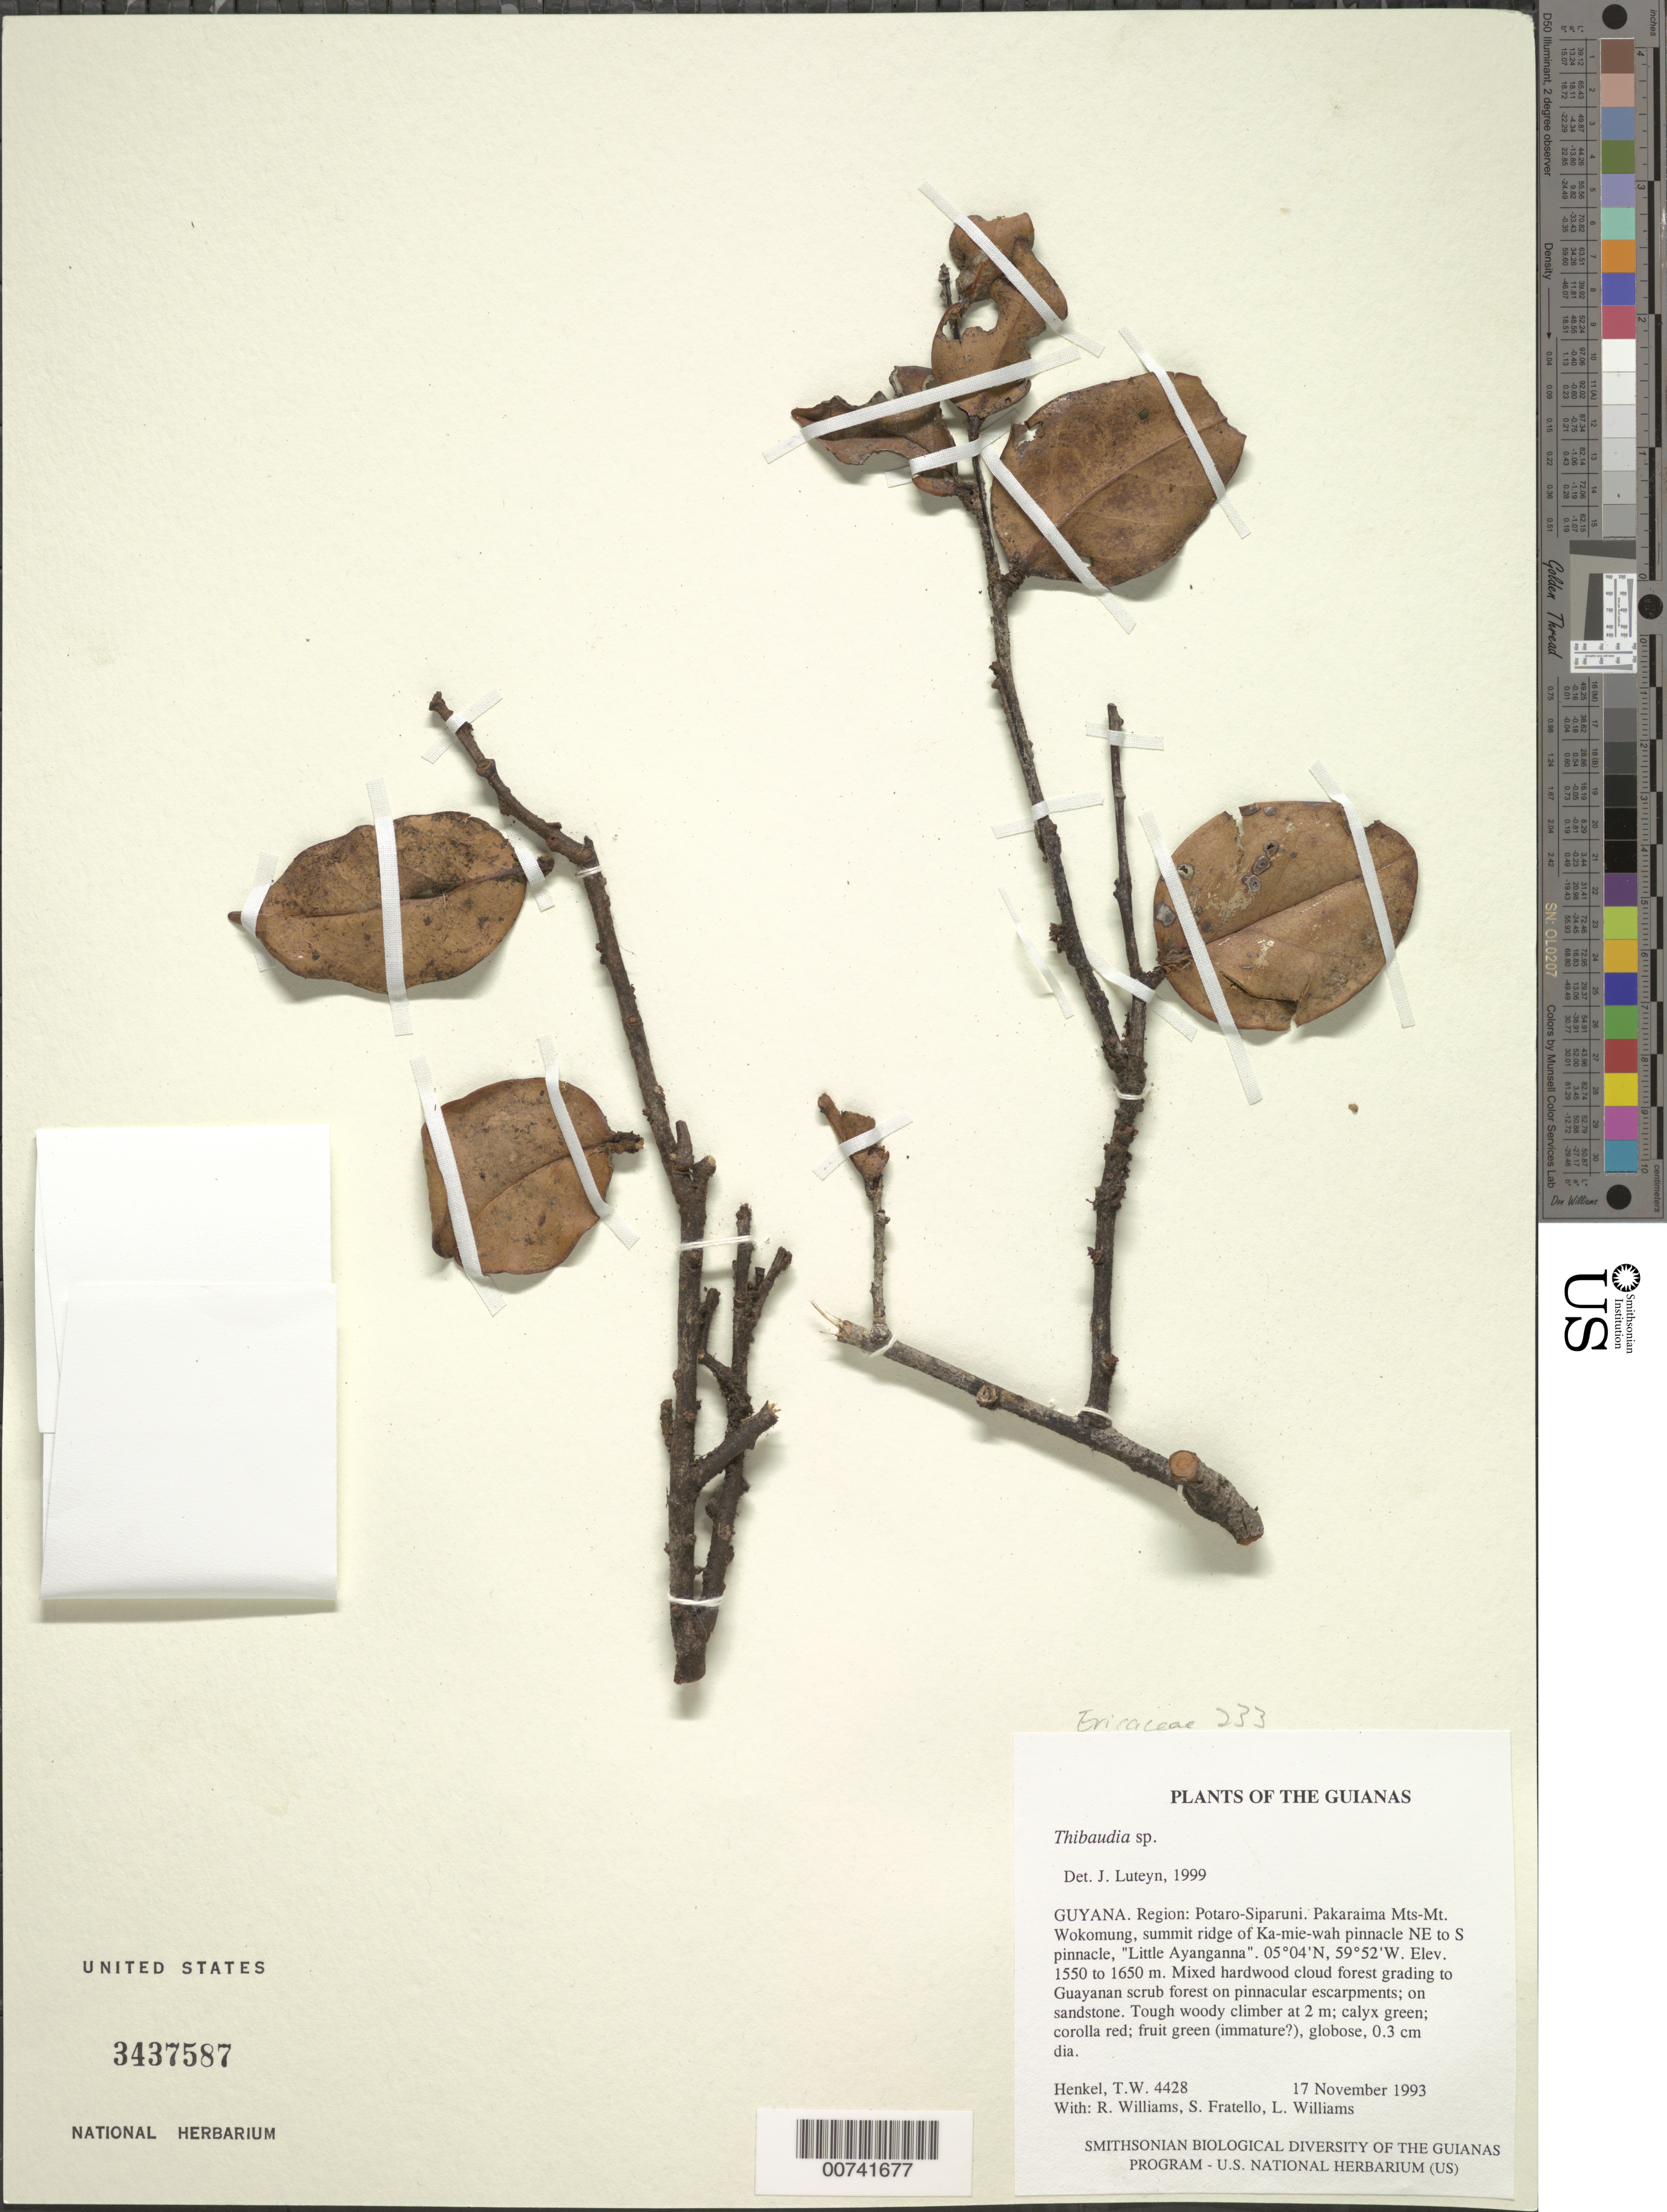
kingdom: Plantae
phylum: Tracheophyta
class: Magnoliopsida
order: Ericales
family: Ericaceae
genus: Thibaudia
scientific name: Thibaudia sp.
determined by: Luteyn, J. L.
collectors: T. Henkel, R. Williams, S. Fratello & L. Williams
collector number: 4428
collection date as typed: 17 November 1993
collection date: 1993-11-17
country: Guyana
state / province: Potaro-Siparuni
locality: Pakaraima Mts-Mt. Wokomung, summit ridge of Ka-mie-wah pinnacle NE to S pinnacle, "Little Ayanganna"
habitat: Mixed hardwood cloud forest grading to Guayanan scrub forest on pinnacular escarpments; on sandstone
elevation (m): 1550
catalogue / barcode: US 3437587